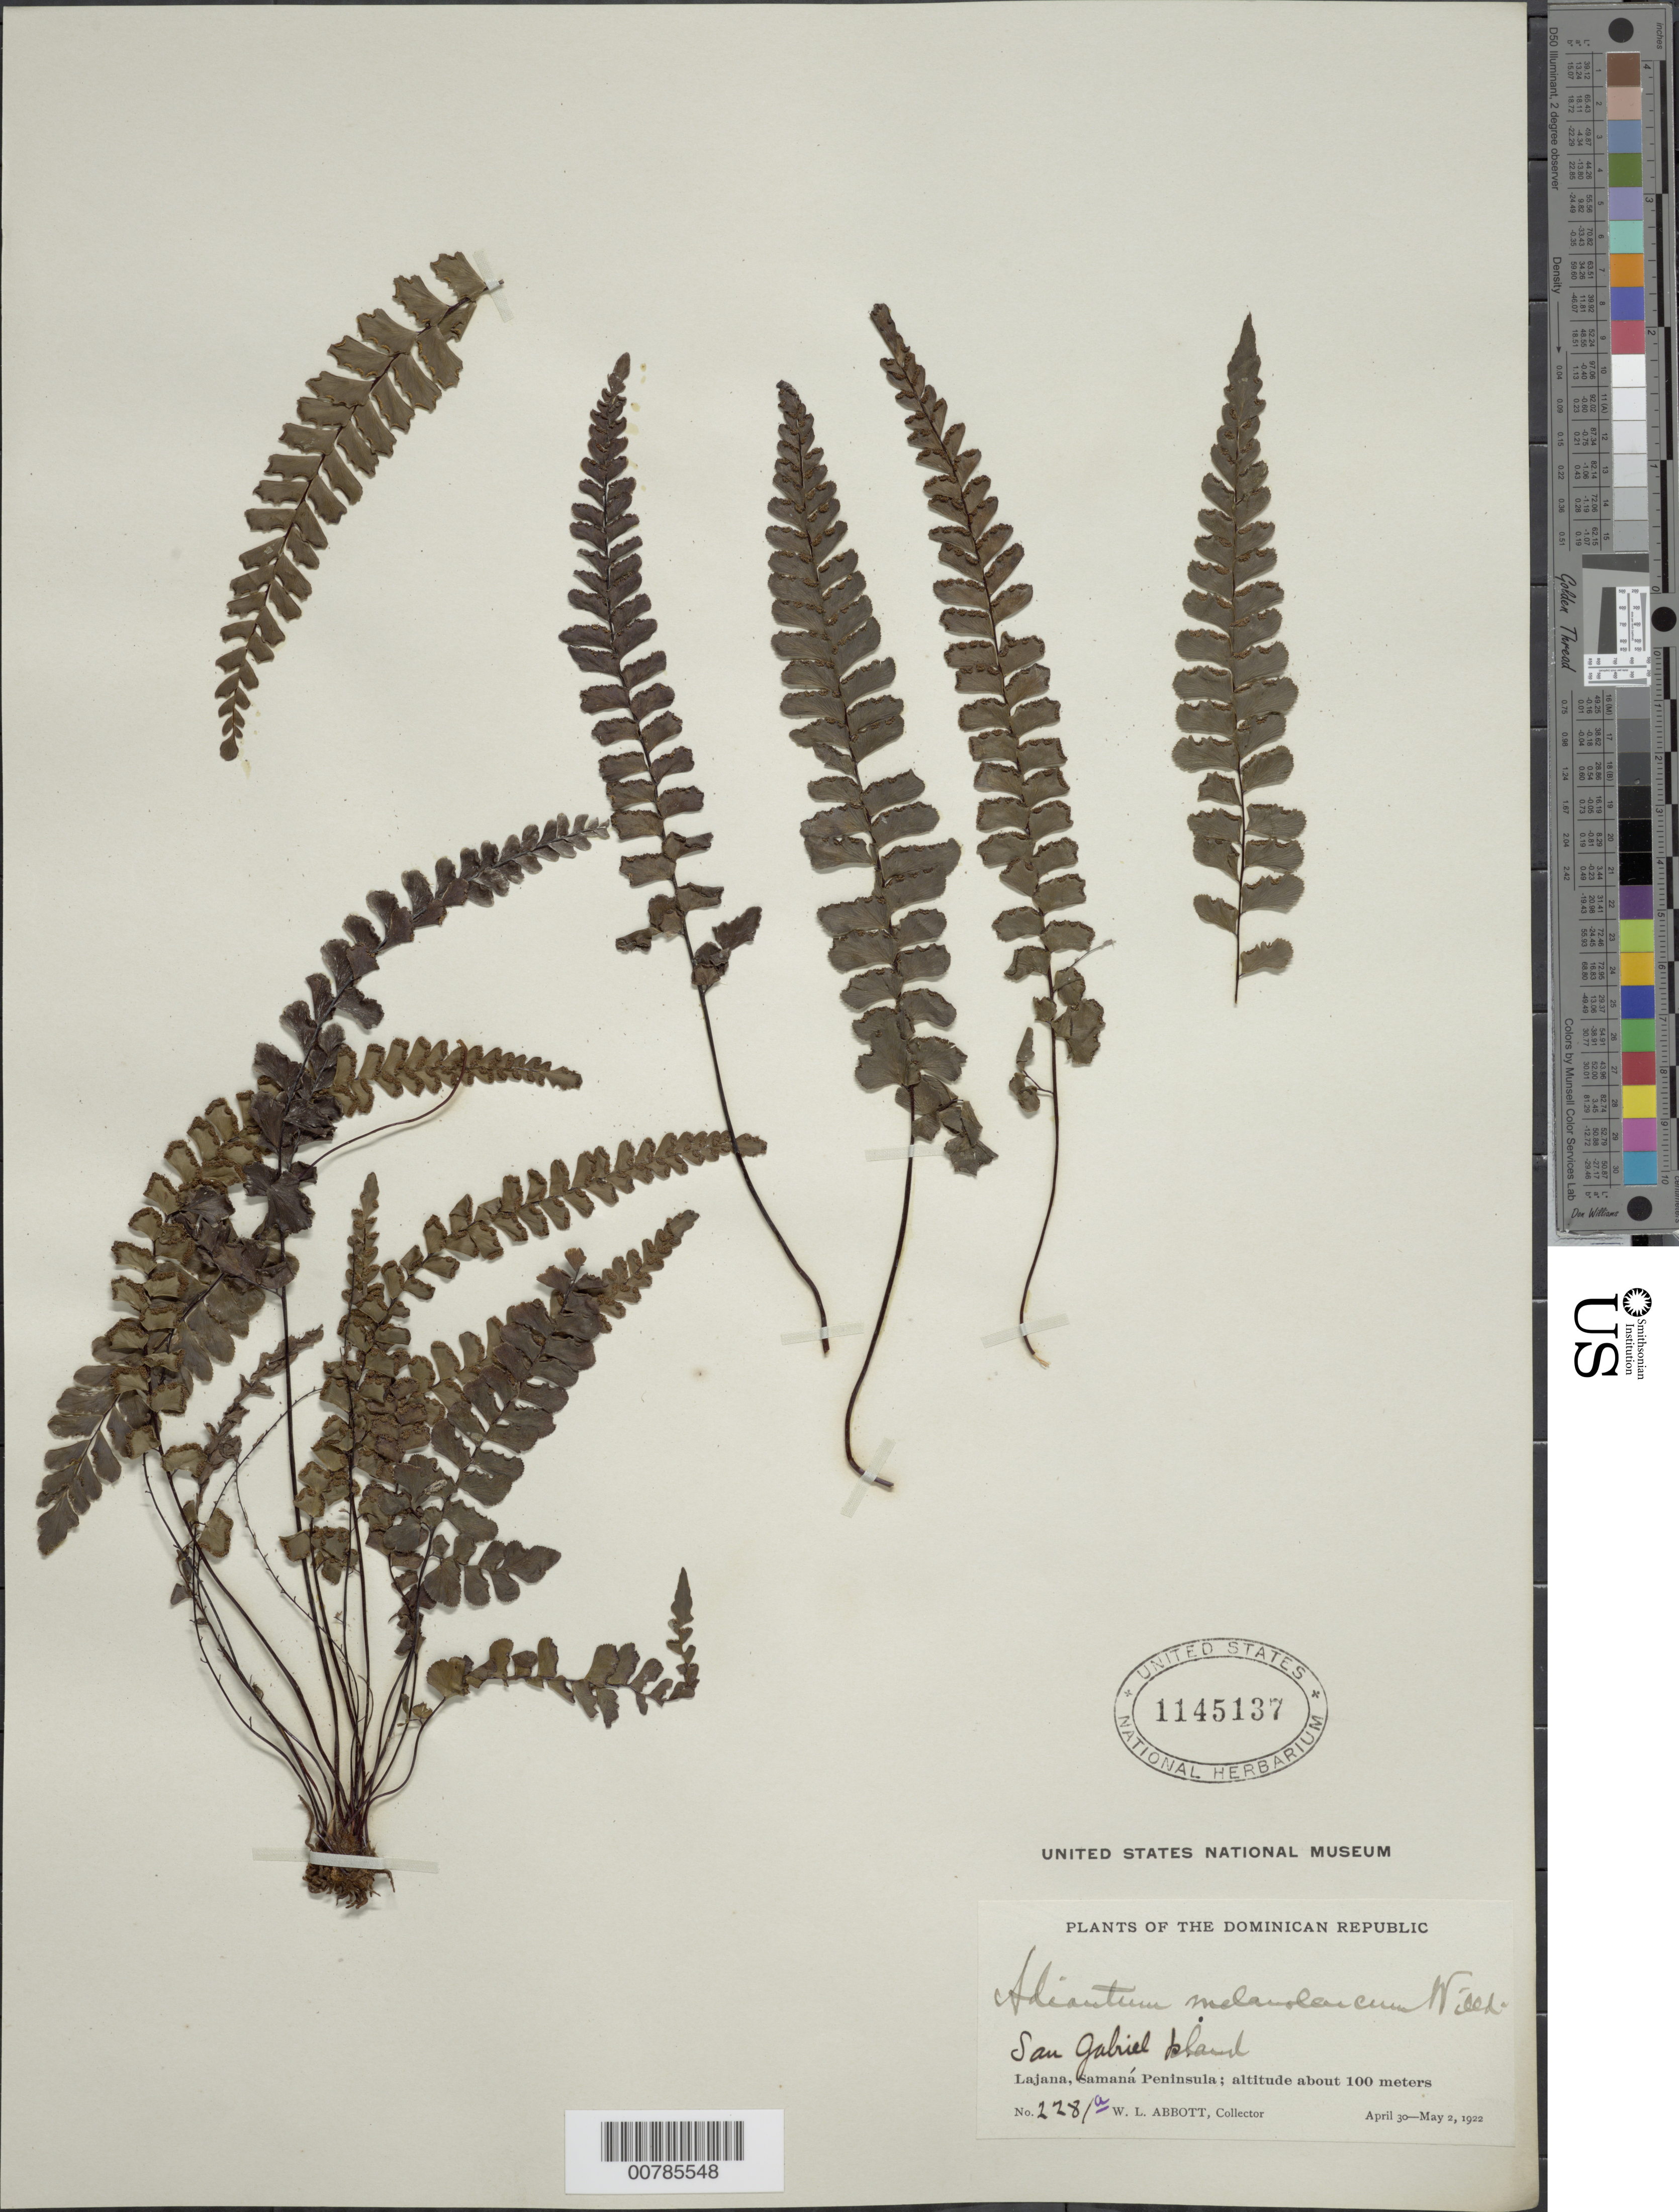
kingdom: Plantae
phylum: Tracheophyta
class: Polypodiopsida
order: Polypodiales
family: Pteridaceae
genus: Adiantum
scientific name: Adiantum melanoleucum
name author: Willd.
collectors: W. L. Abbott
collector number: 2281a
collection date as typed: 30 Apr 1922 02 May 1922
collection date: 1922-04-30/1922-05-02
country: Dominican Republic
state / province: Samana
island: Hispaniola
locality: San Gabriel Island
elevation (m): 100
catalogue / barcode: US 1145137